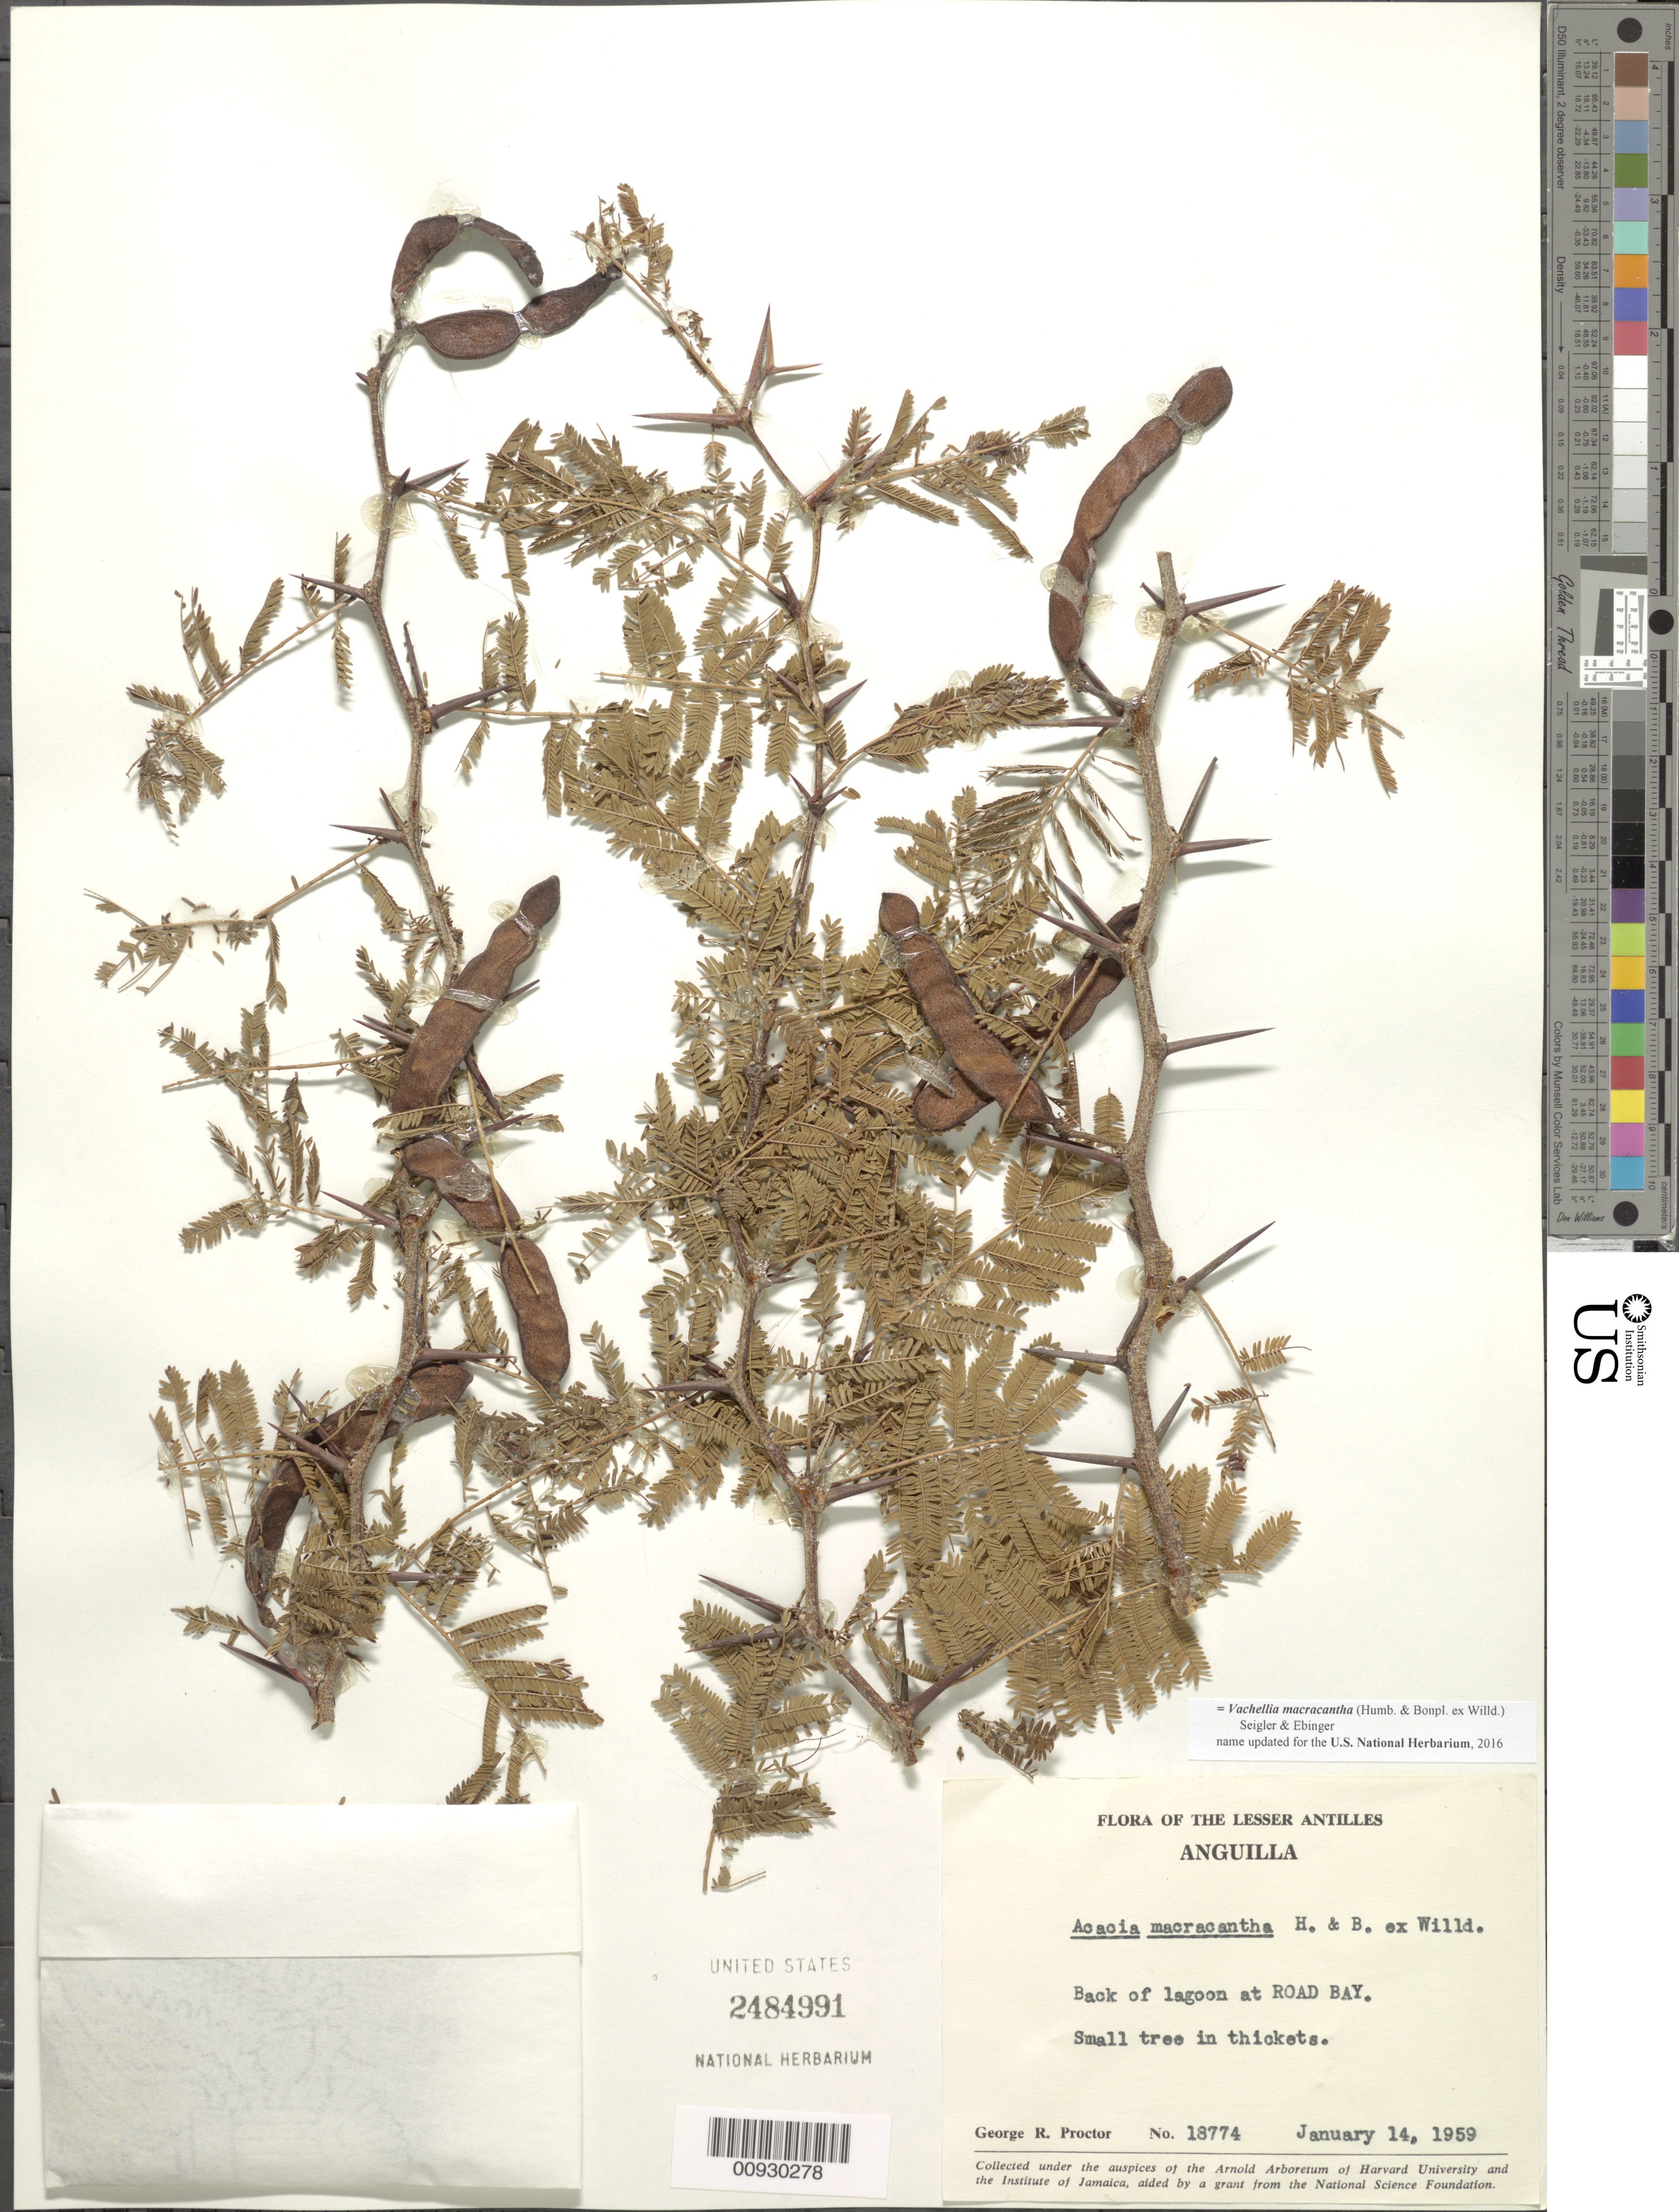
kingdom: Plantae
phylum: Tracheophyta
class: Magnoliopsida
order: Fabales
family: Fabaceae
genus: Vachellia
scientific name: Vachellia macracantha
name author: (Humb. & Bonpl. ex Willd.) Seigler & Ebinger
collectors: G. R. Proctor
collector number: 18774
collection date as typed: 14 Jan 1959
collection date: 1959-01-14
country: Anguilla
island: Anguilla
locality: Back of lagoon at ROAD BAY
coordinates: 0 N, 0 E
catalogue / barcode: US 2484991